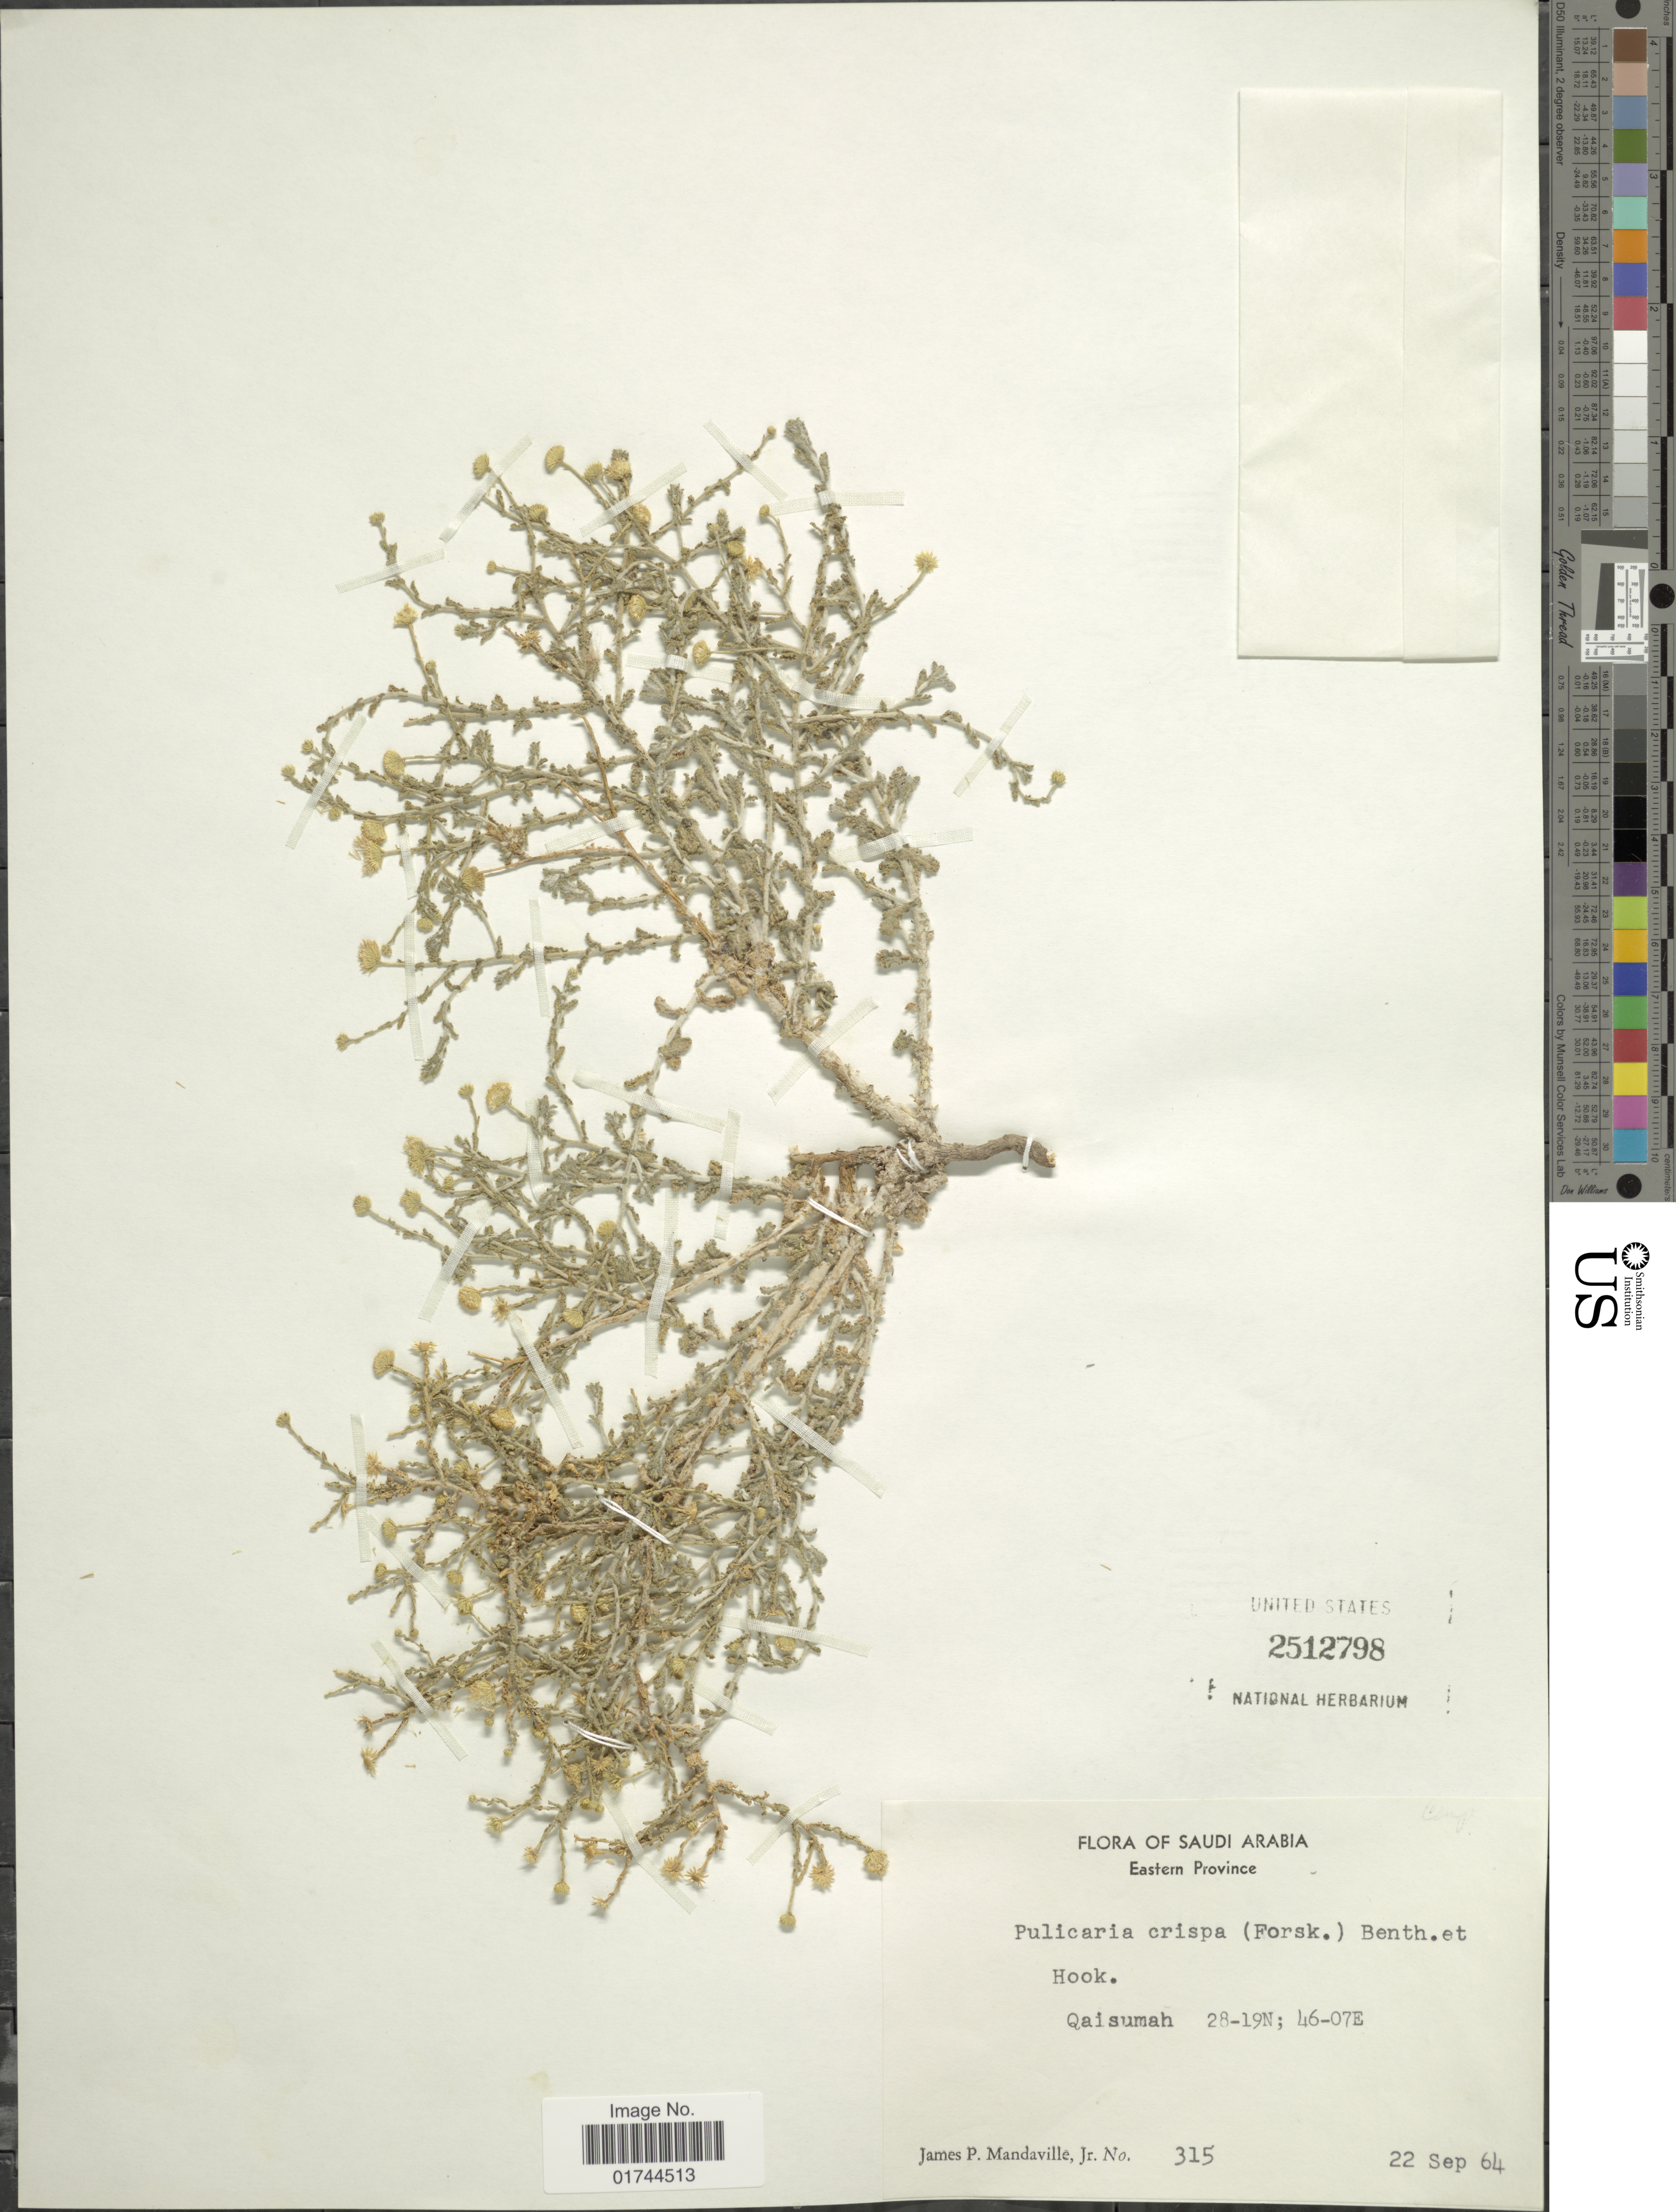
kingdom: Plantae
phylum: Tracheophyta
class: Magnoliopsida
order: Asterales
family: Asteraceae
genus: Pulicaria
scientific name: Pulicaria crispa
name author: Sch. Bip.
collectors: J. Mandaville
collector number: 315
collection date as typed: Transcribed d/m/y: 22/9/64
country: Saudi Arabia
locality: Eastern Province, Qaisumah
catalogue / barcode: US 2512798